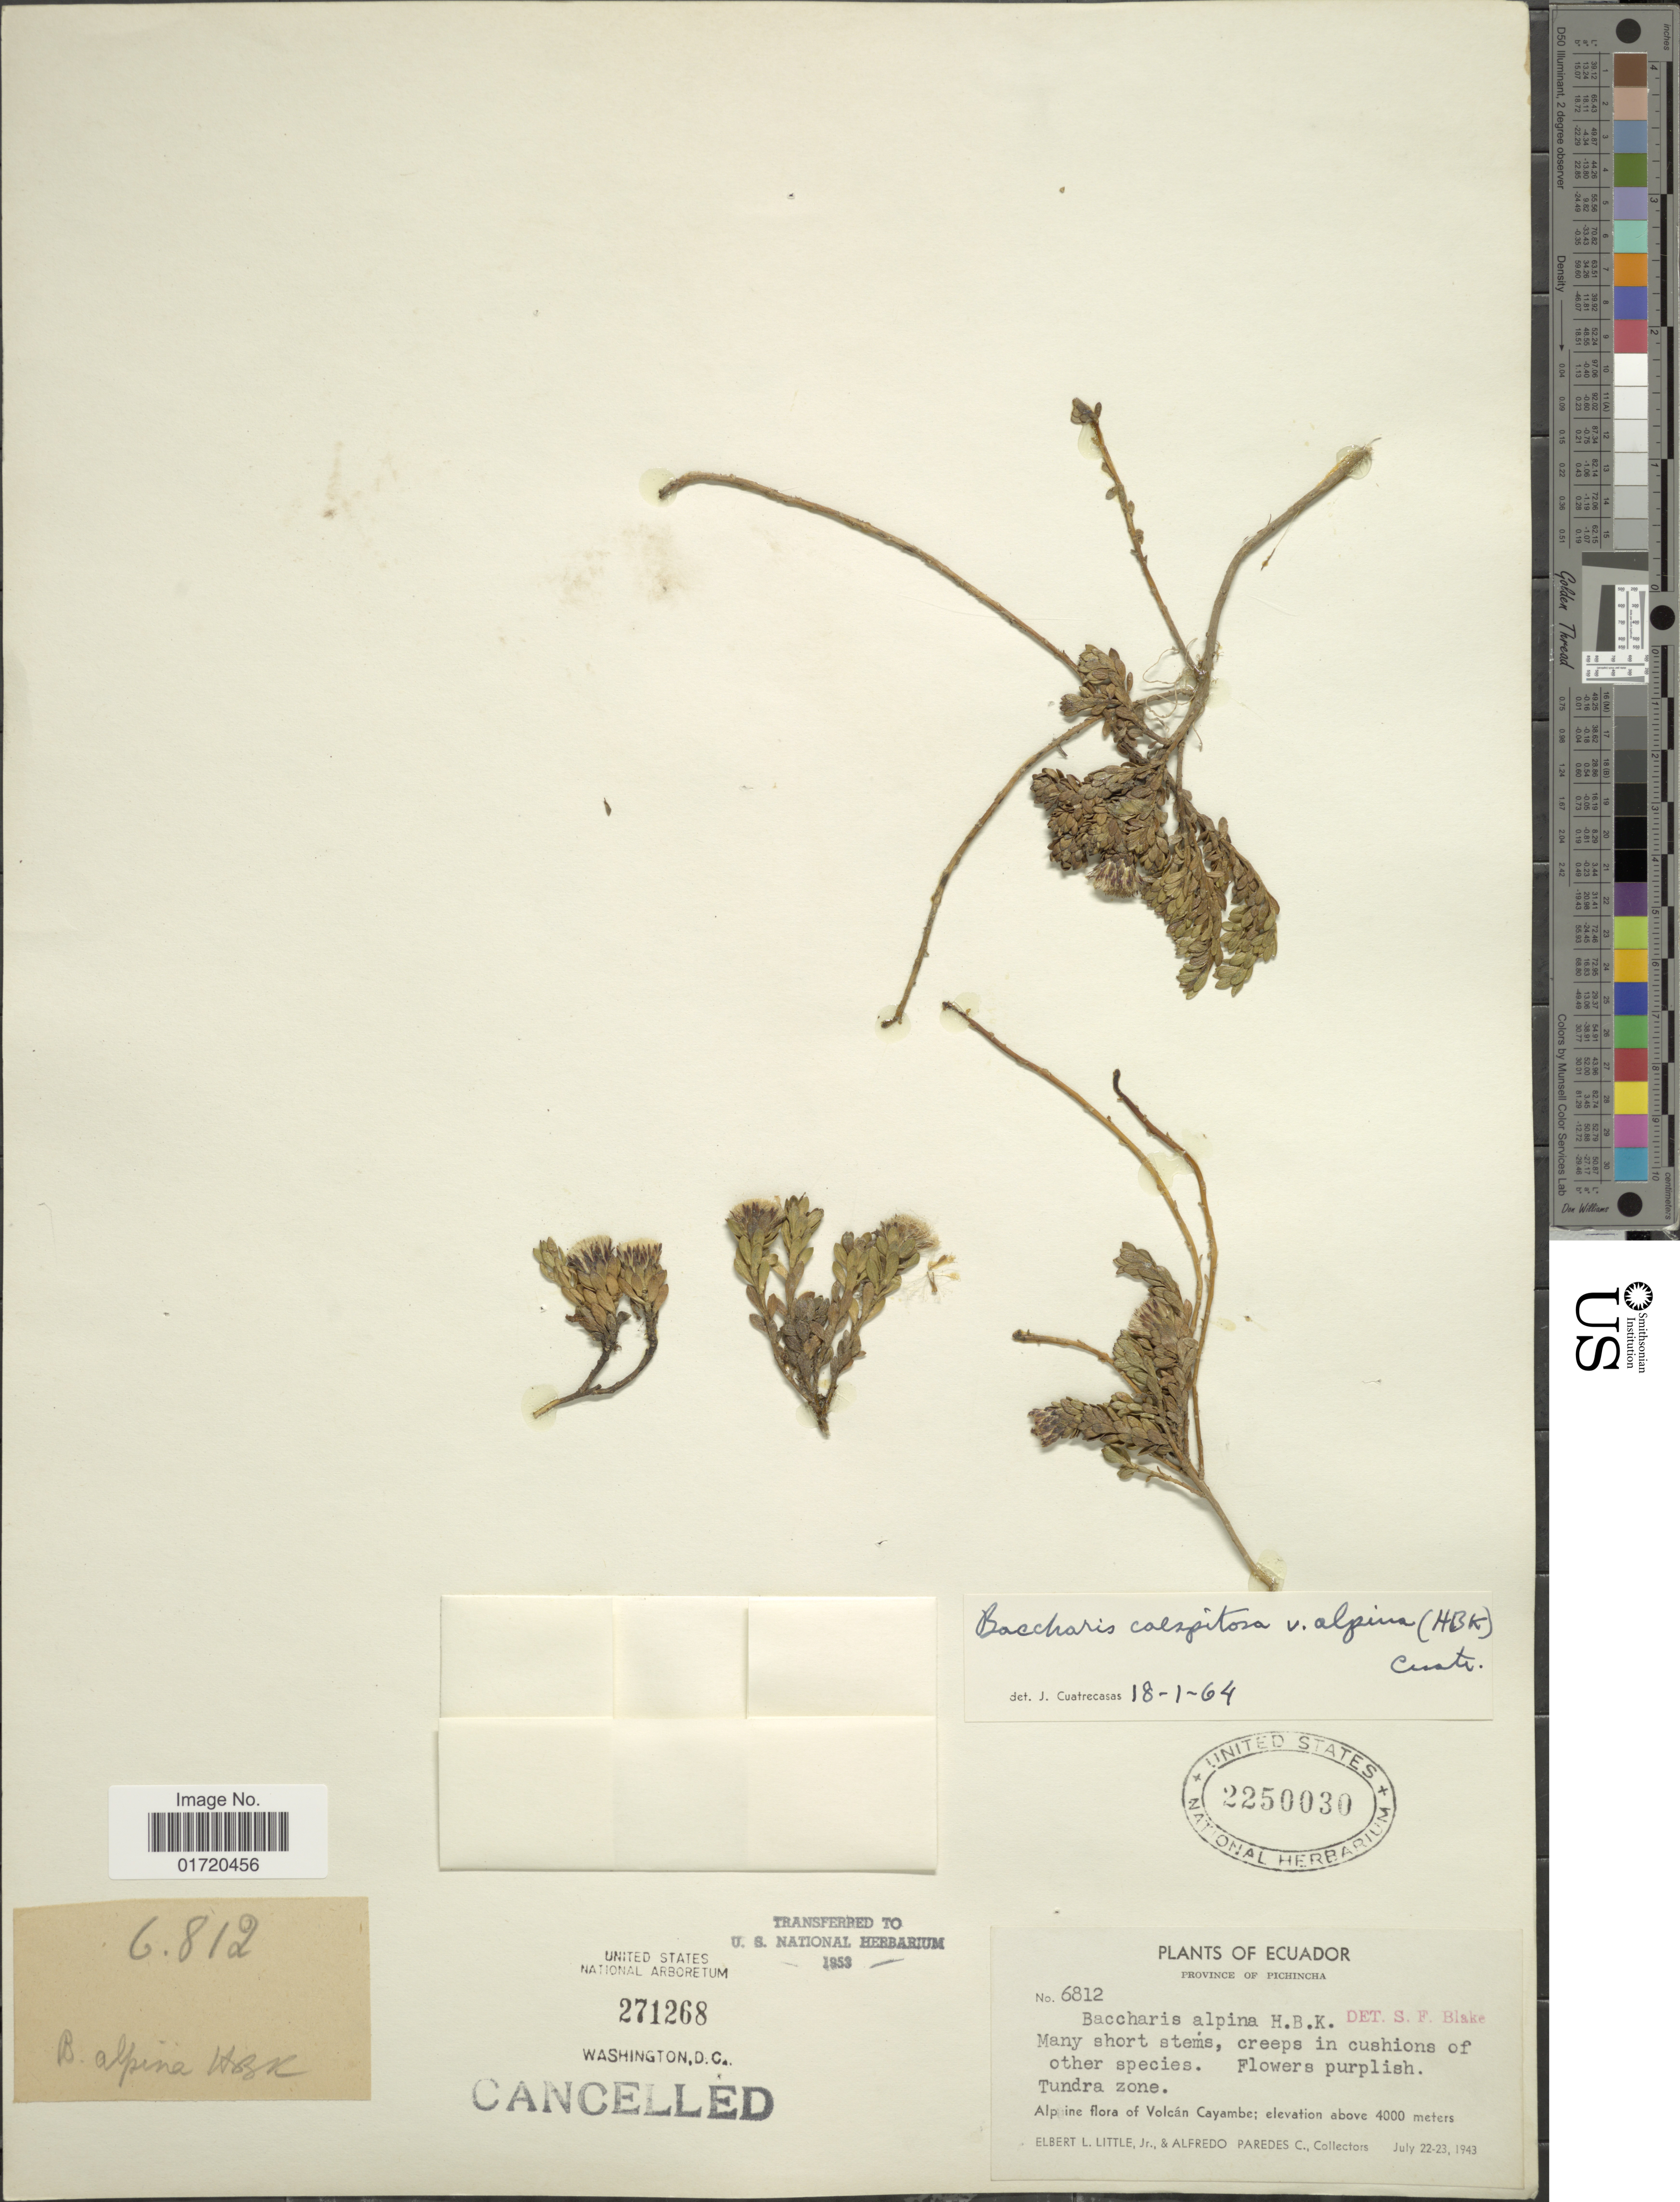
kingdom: Plantae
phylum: Tracheophyta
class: Magnoliopsida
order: Asterales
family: Asteraceae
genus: Baccharis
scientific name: Baccharis caespitosa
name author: (Ruiz & Pav.) Pers.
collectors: E. L. Little & A. Paredes C.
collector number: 6812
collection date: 1943-07-22/1943-07-23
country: Ecuador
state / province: Pichincha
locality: Alpine flora of Volcan Cayambe.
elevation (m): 4000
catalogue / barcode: US 2250030